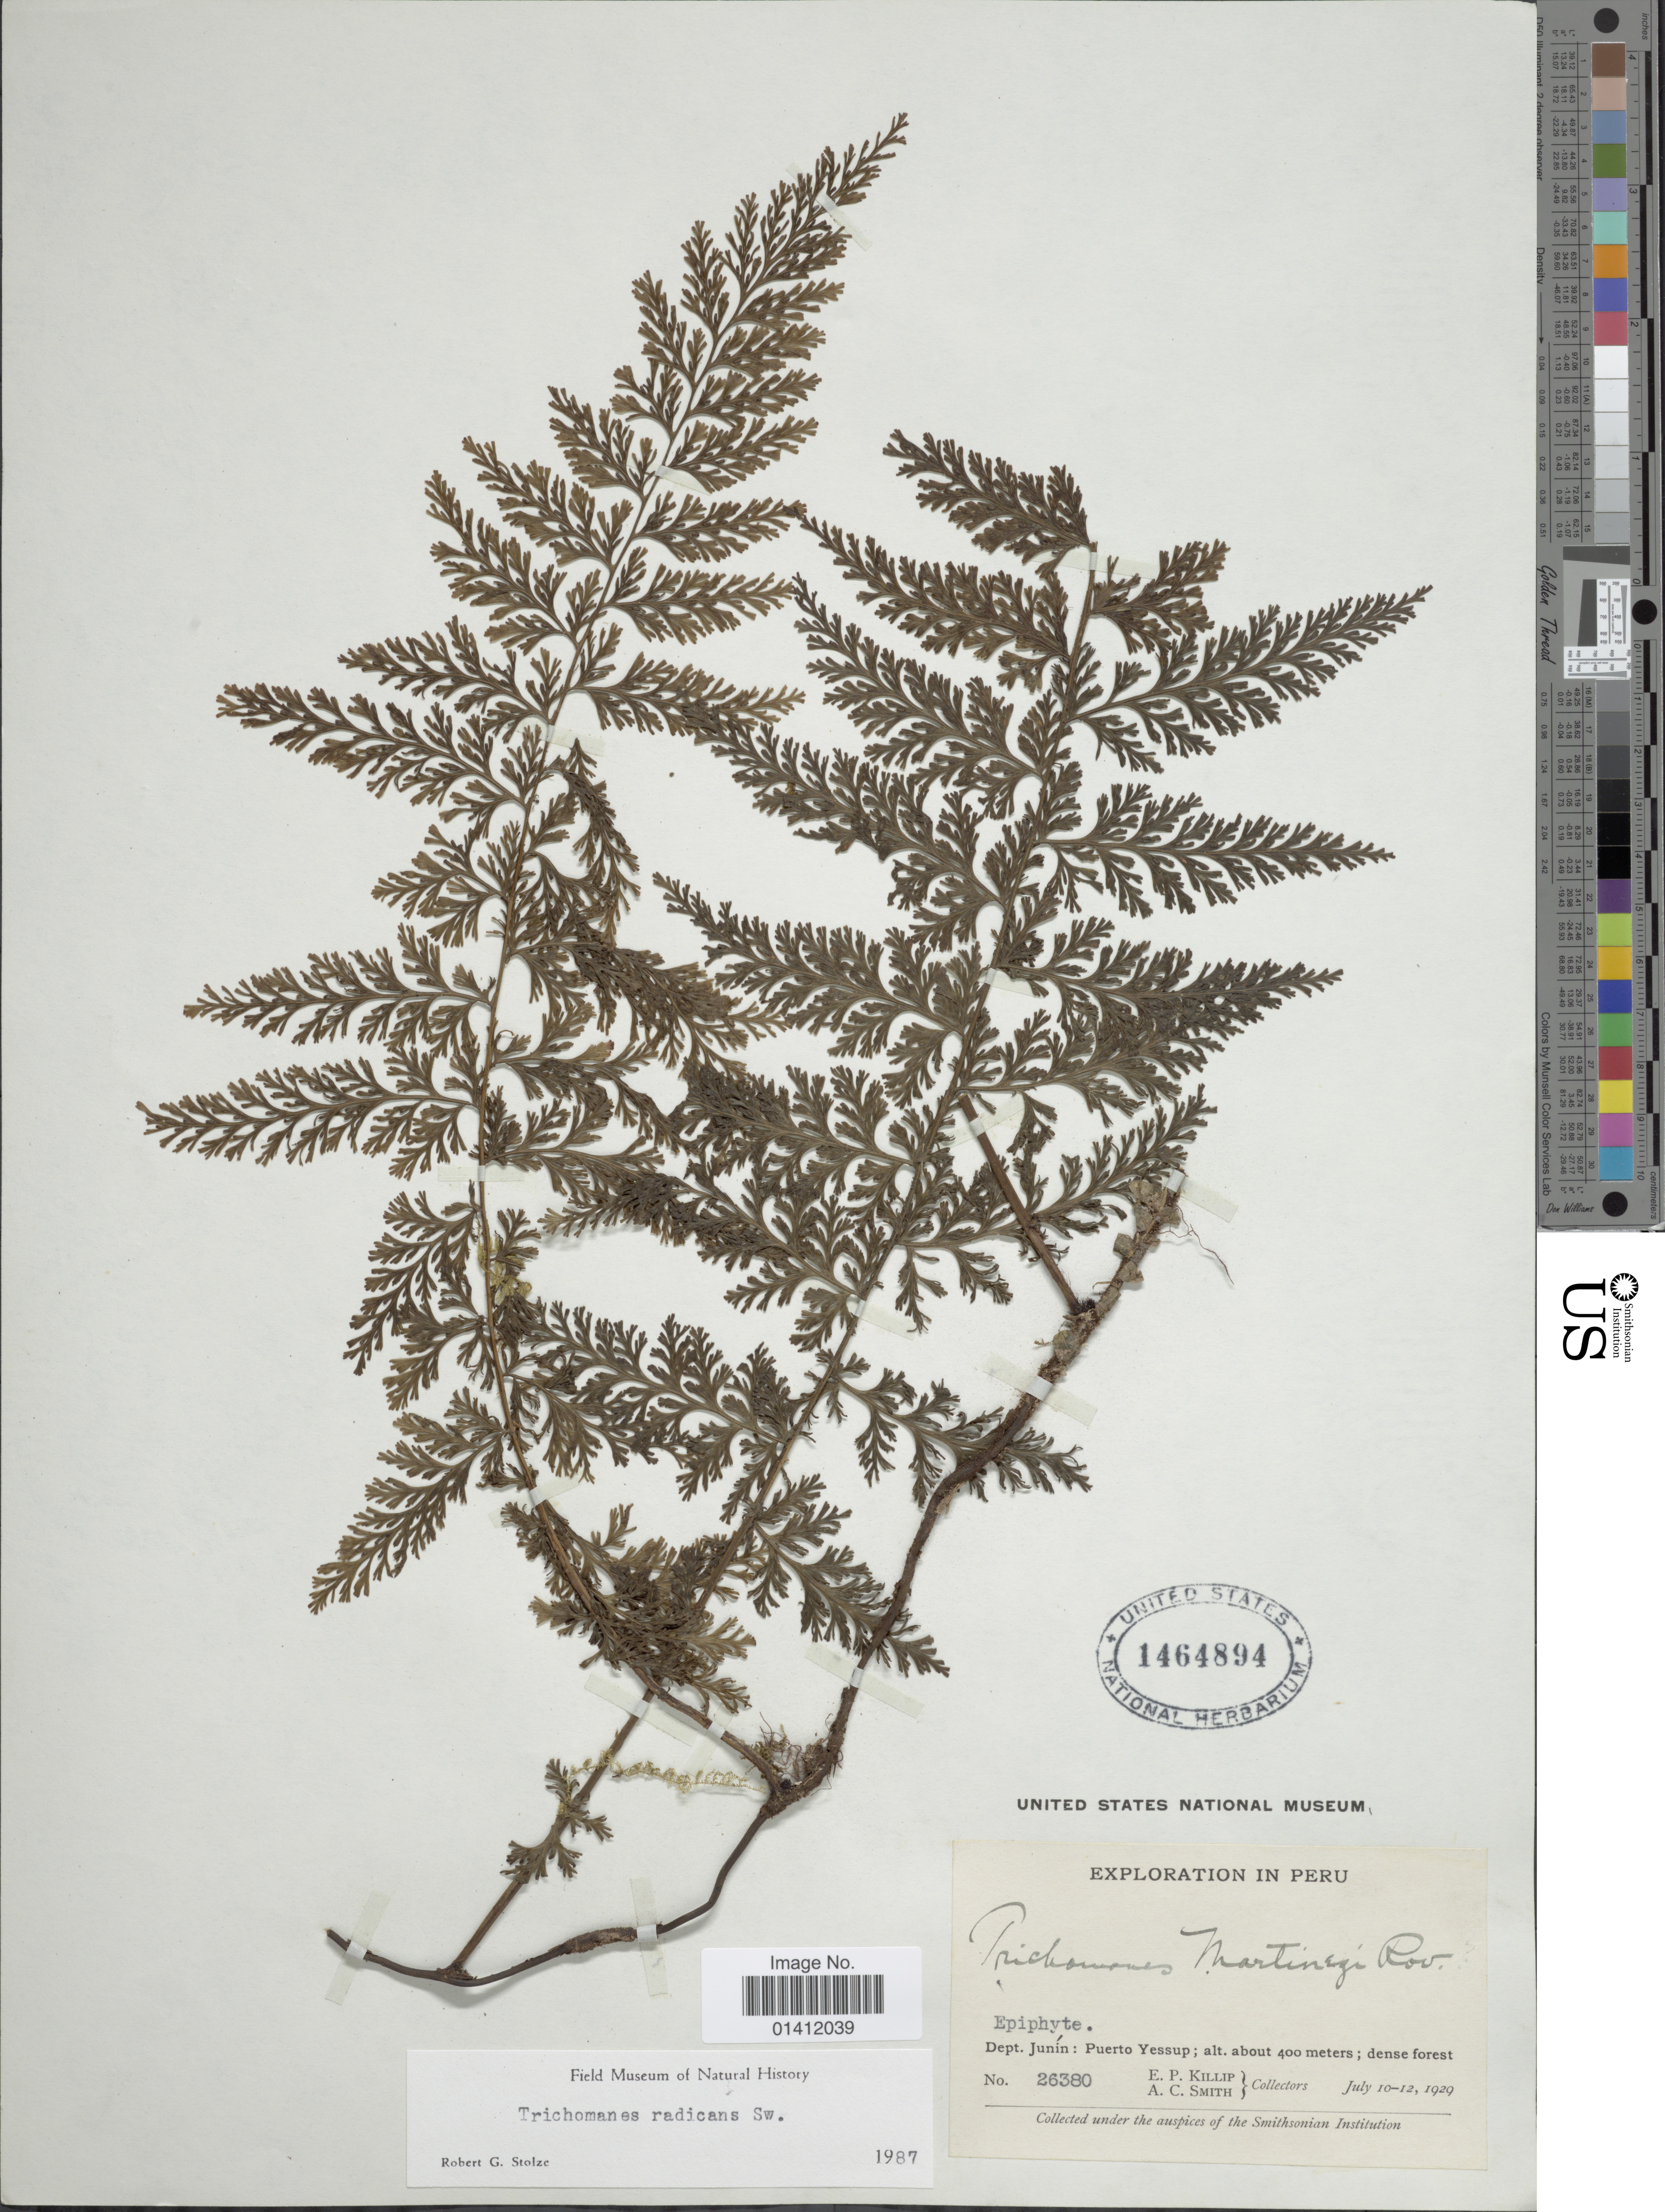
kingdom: Plantae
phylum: Tracheophyta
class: Polypodiopsida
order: Hymenophyllales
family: Hymenophyllaceae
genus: Vandenboschia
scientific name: Vandenboschia radicans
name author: (Sw.) Copel.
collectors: E. P. Killip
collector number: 26380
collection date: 1929-07-10/1929-07-12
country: Peru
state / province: Junín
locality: Dept. Junin: Puerto Yessup.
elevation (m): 400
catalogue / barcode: US 1464894